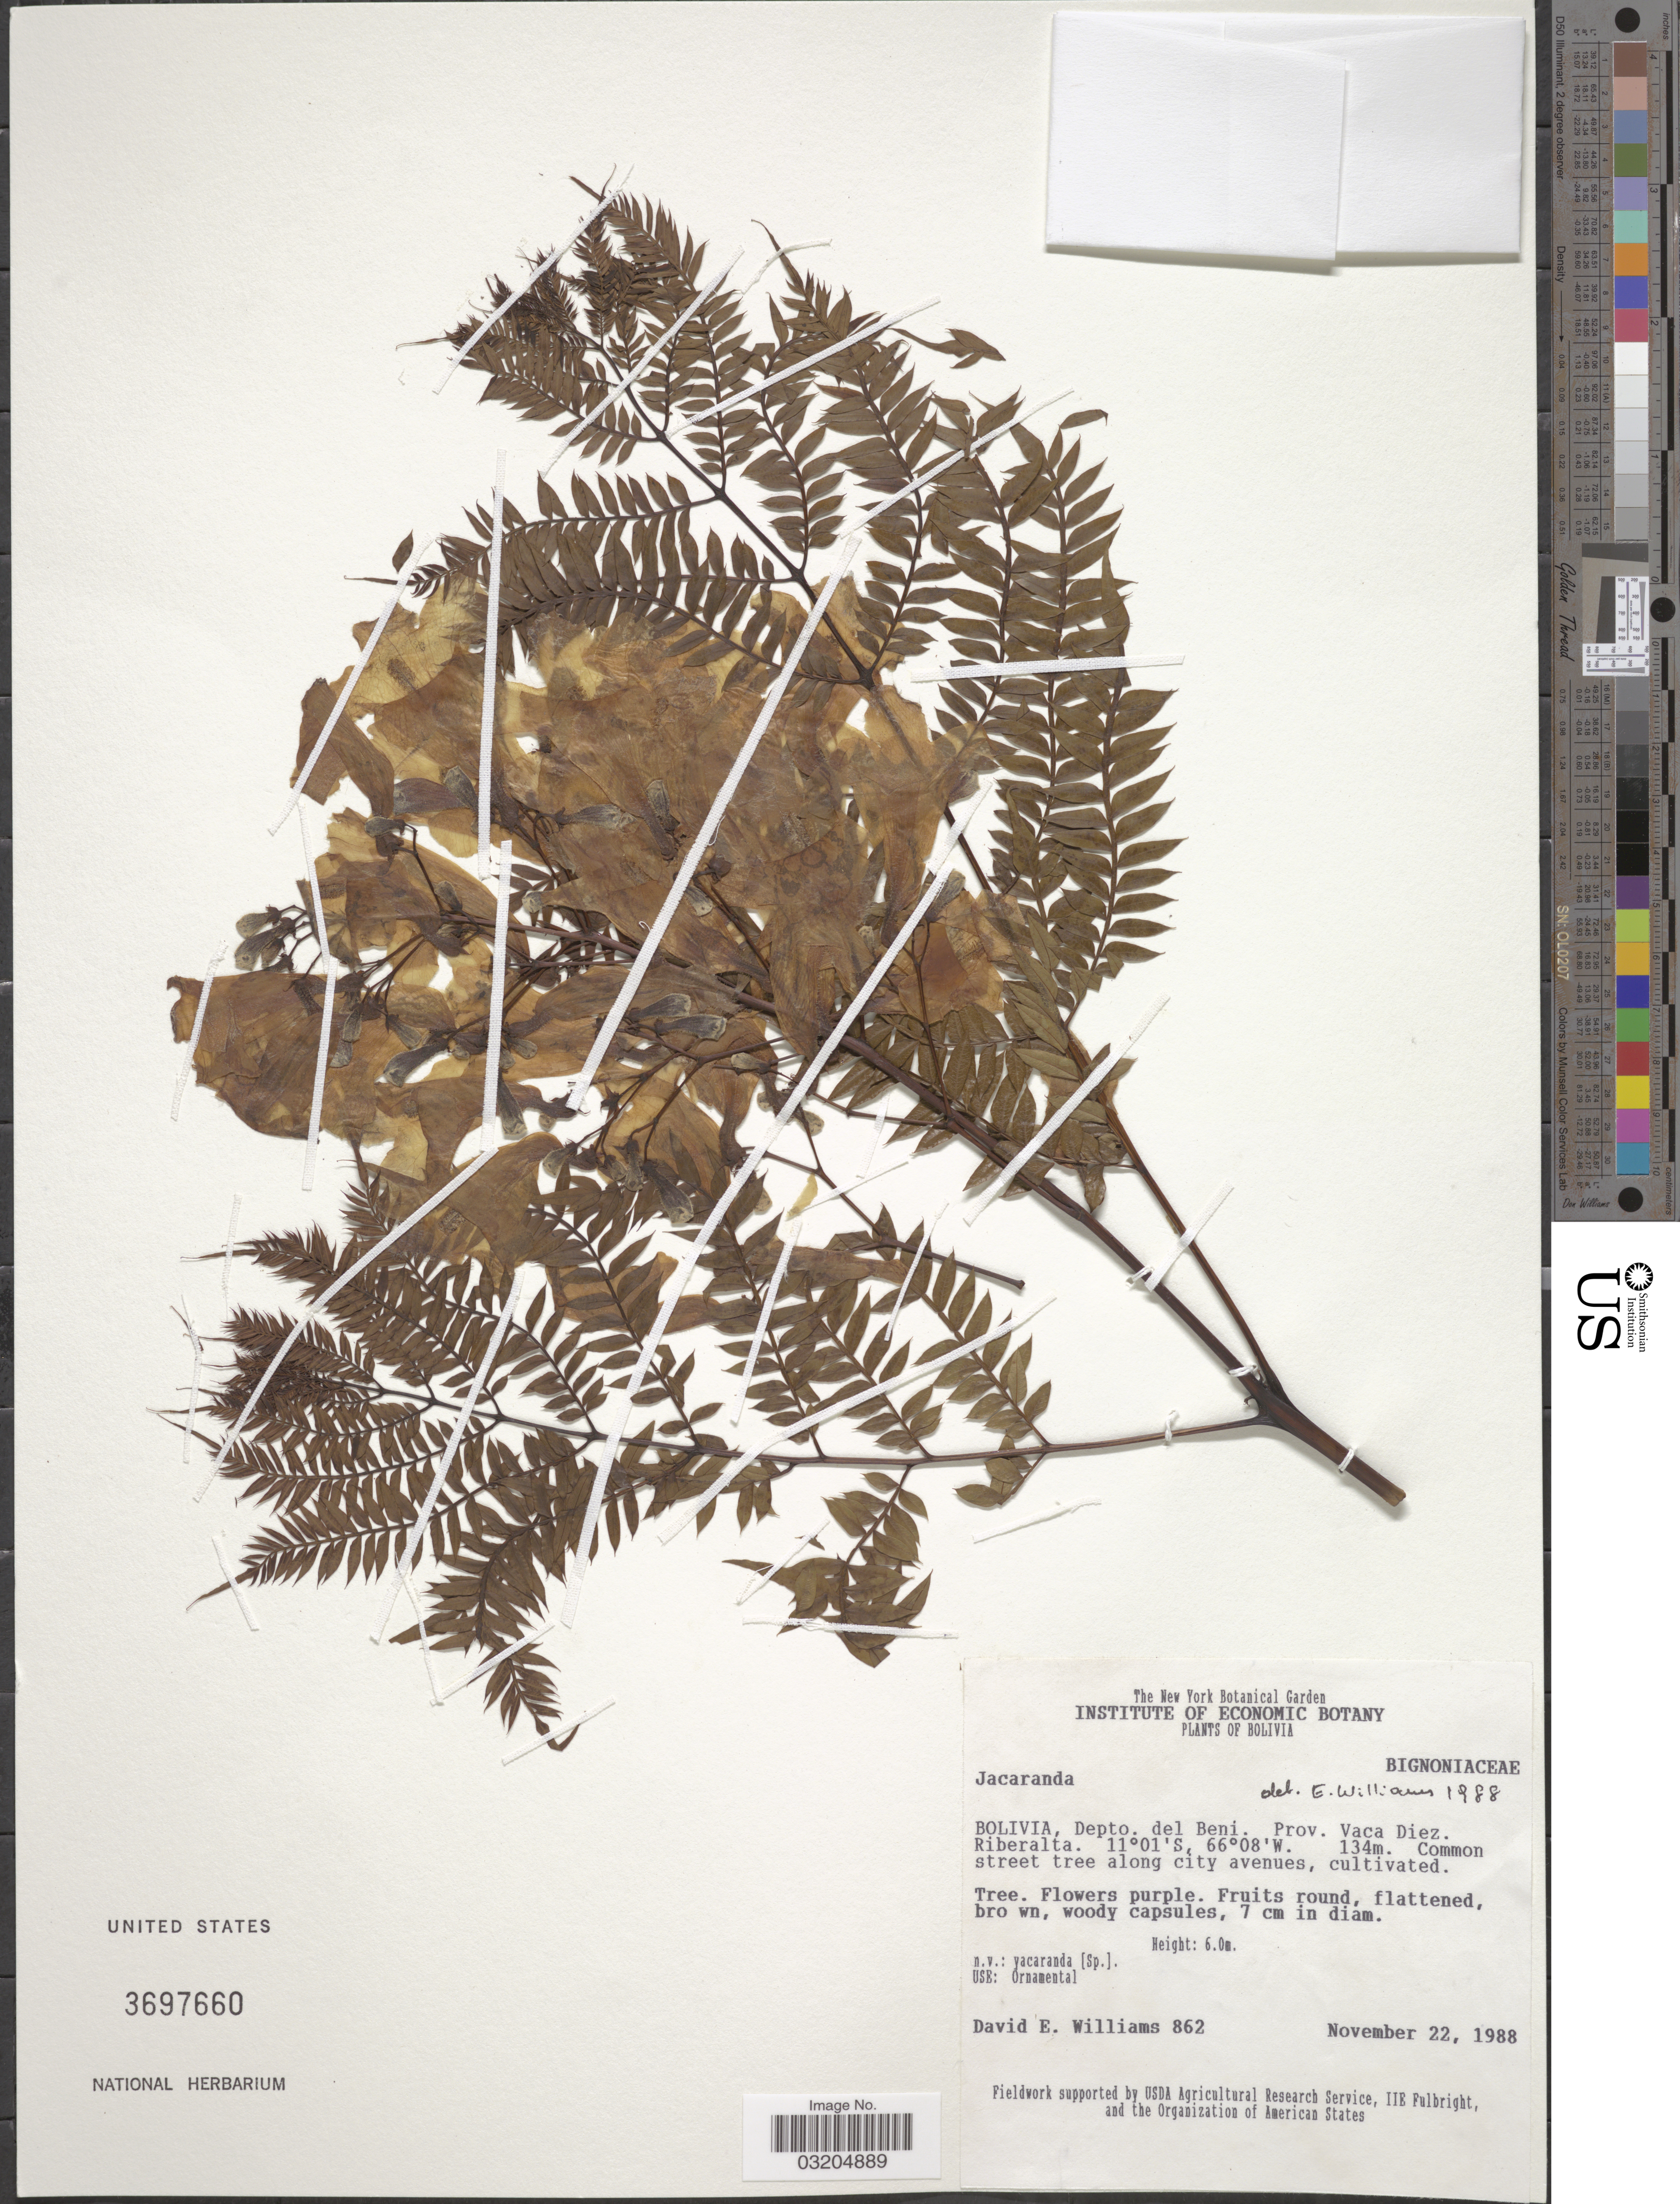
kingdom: Plantae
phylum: Tracheophyta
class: Magnoliopsida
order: Lamiales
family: Bignoniaceae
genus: Jacaranda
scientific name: Jacaranda sp.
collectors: D. E. Williams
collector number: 862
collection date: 1988-11-22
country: Bolivia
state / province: Beni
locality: Prov. Vaca Diez. Riberalta.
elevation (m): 134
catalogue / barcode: US 3697660